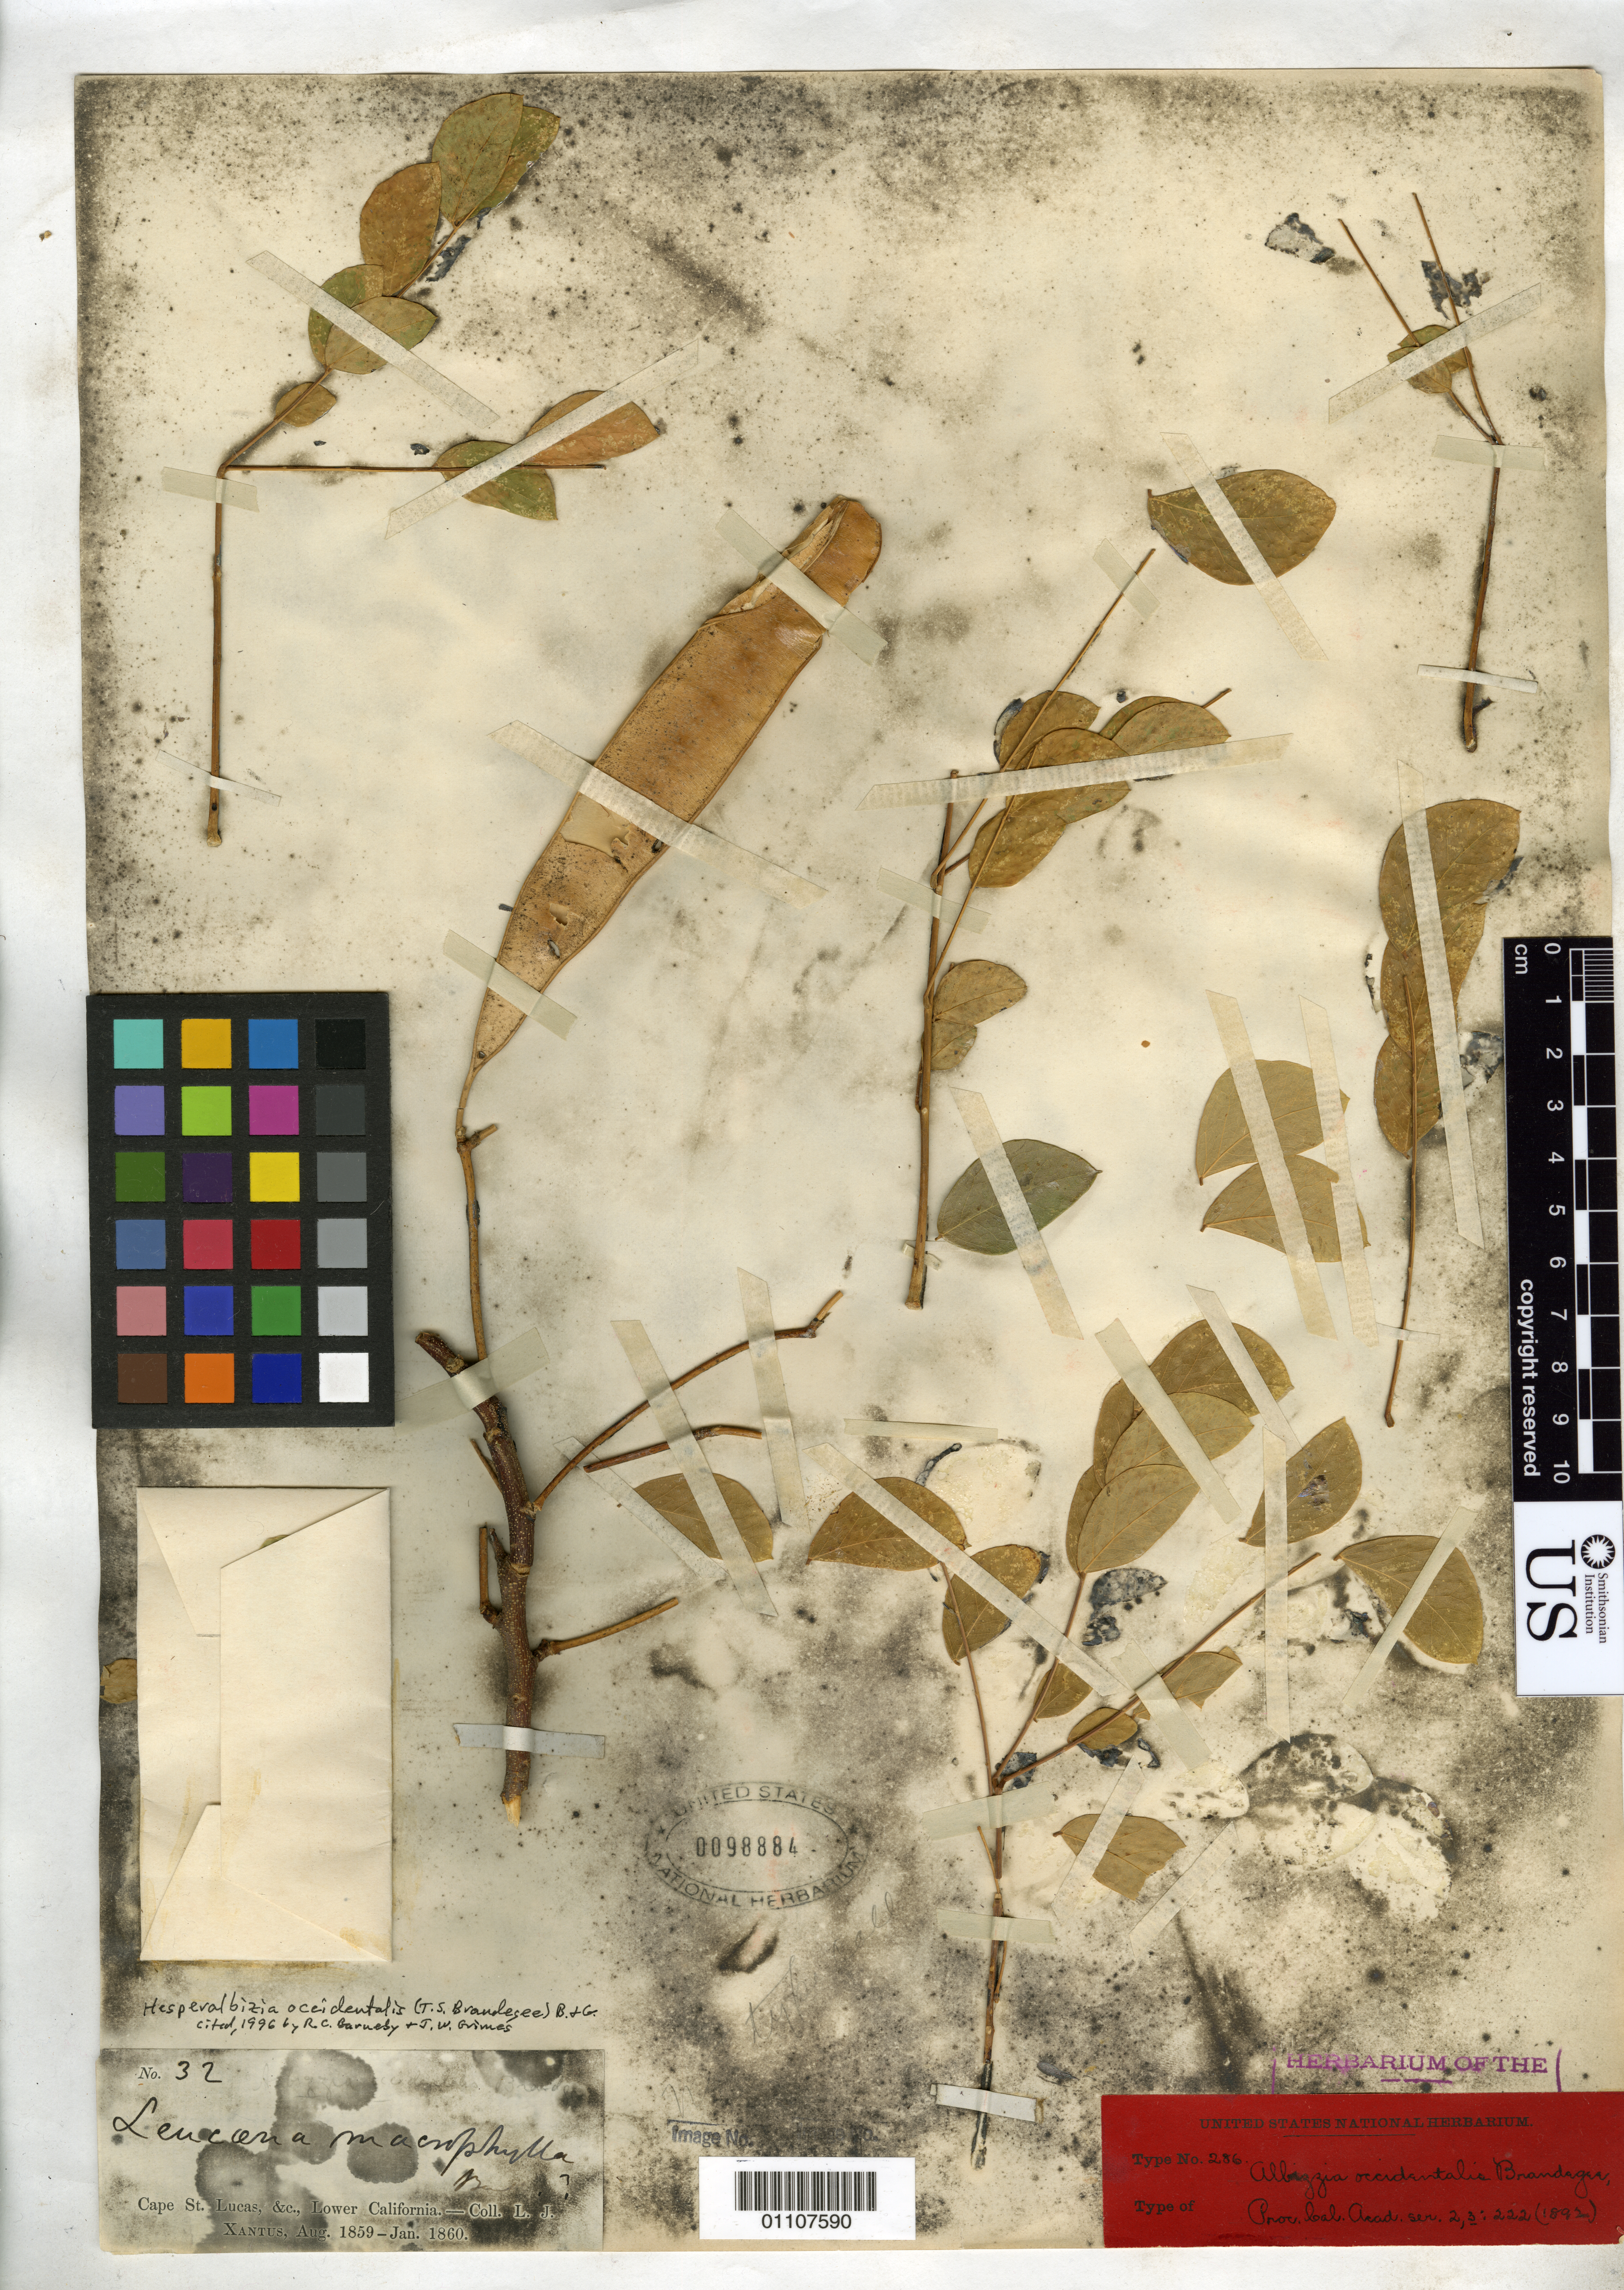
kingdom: Plantae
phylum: Tracheophyta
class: Magnoliopsida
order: Fabales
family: Fabaceae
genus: Albizia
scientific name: Albizia occidentalis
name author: Brandegee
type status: Type Collection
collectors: L. J. Xantus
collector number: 32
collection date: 1859-08/1860-01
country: Mexico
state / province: Baja California Sur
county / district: Los Cabos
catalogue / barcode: US 98884